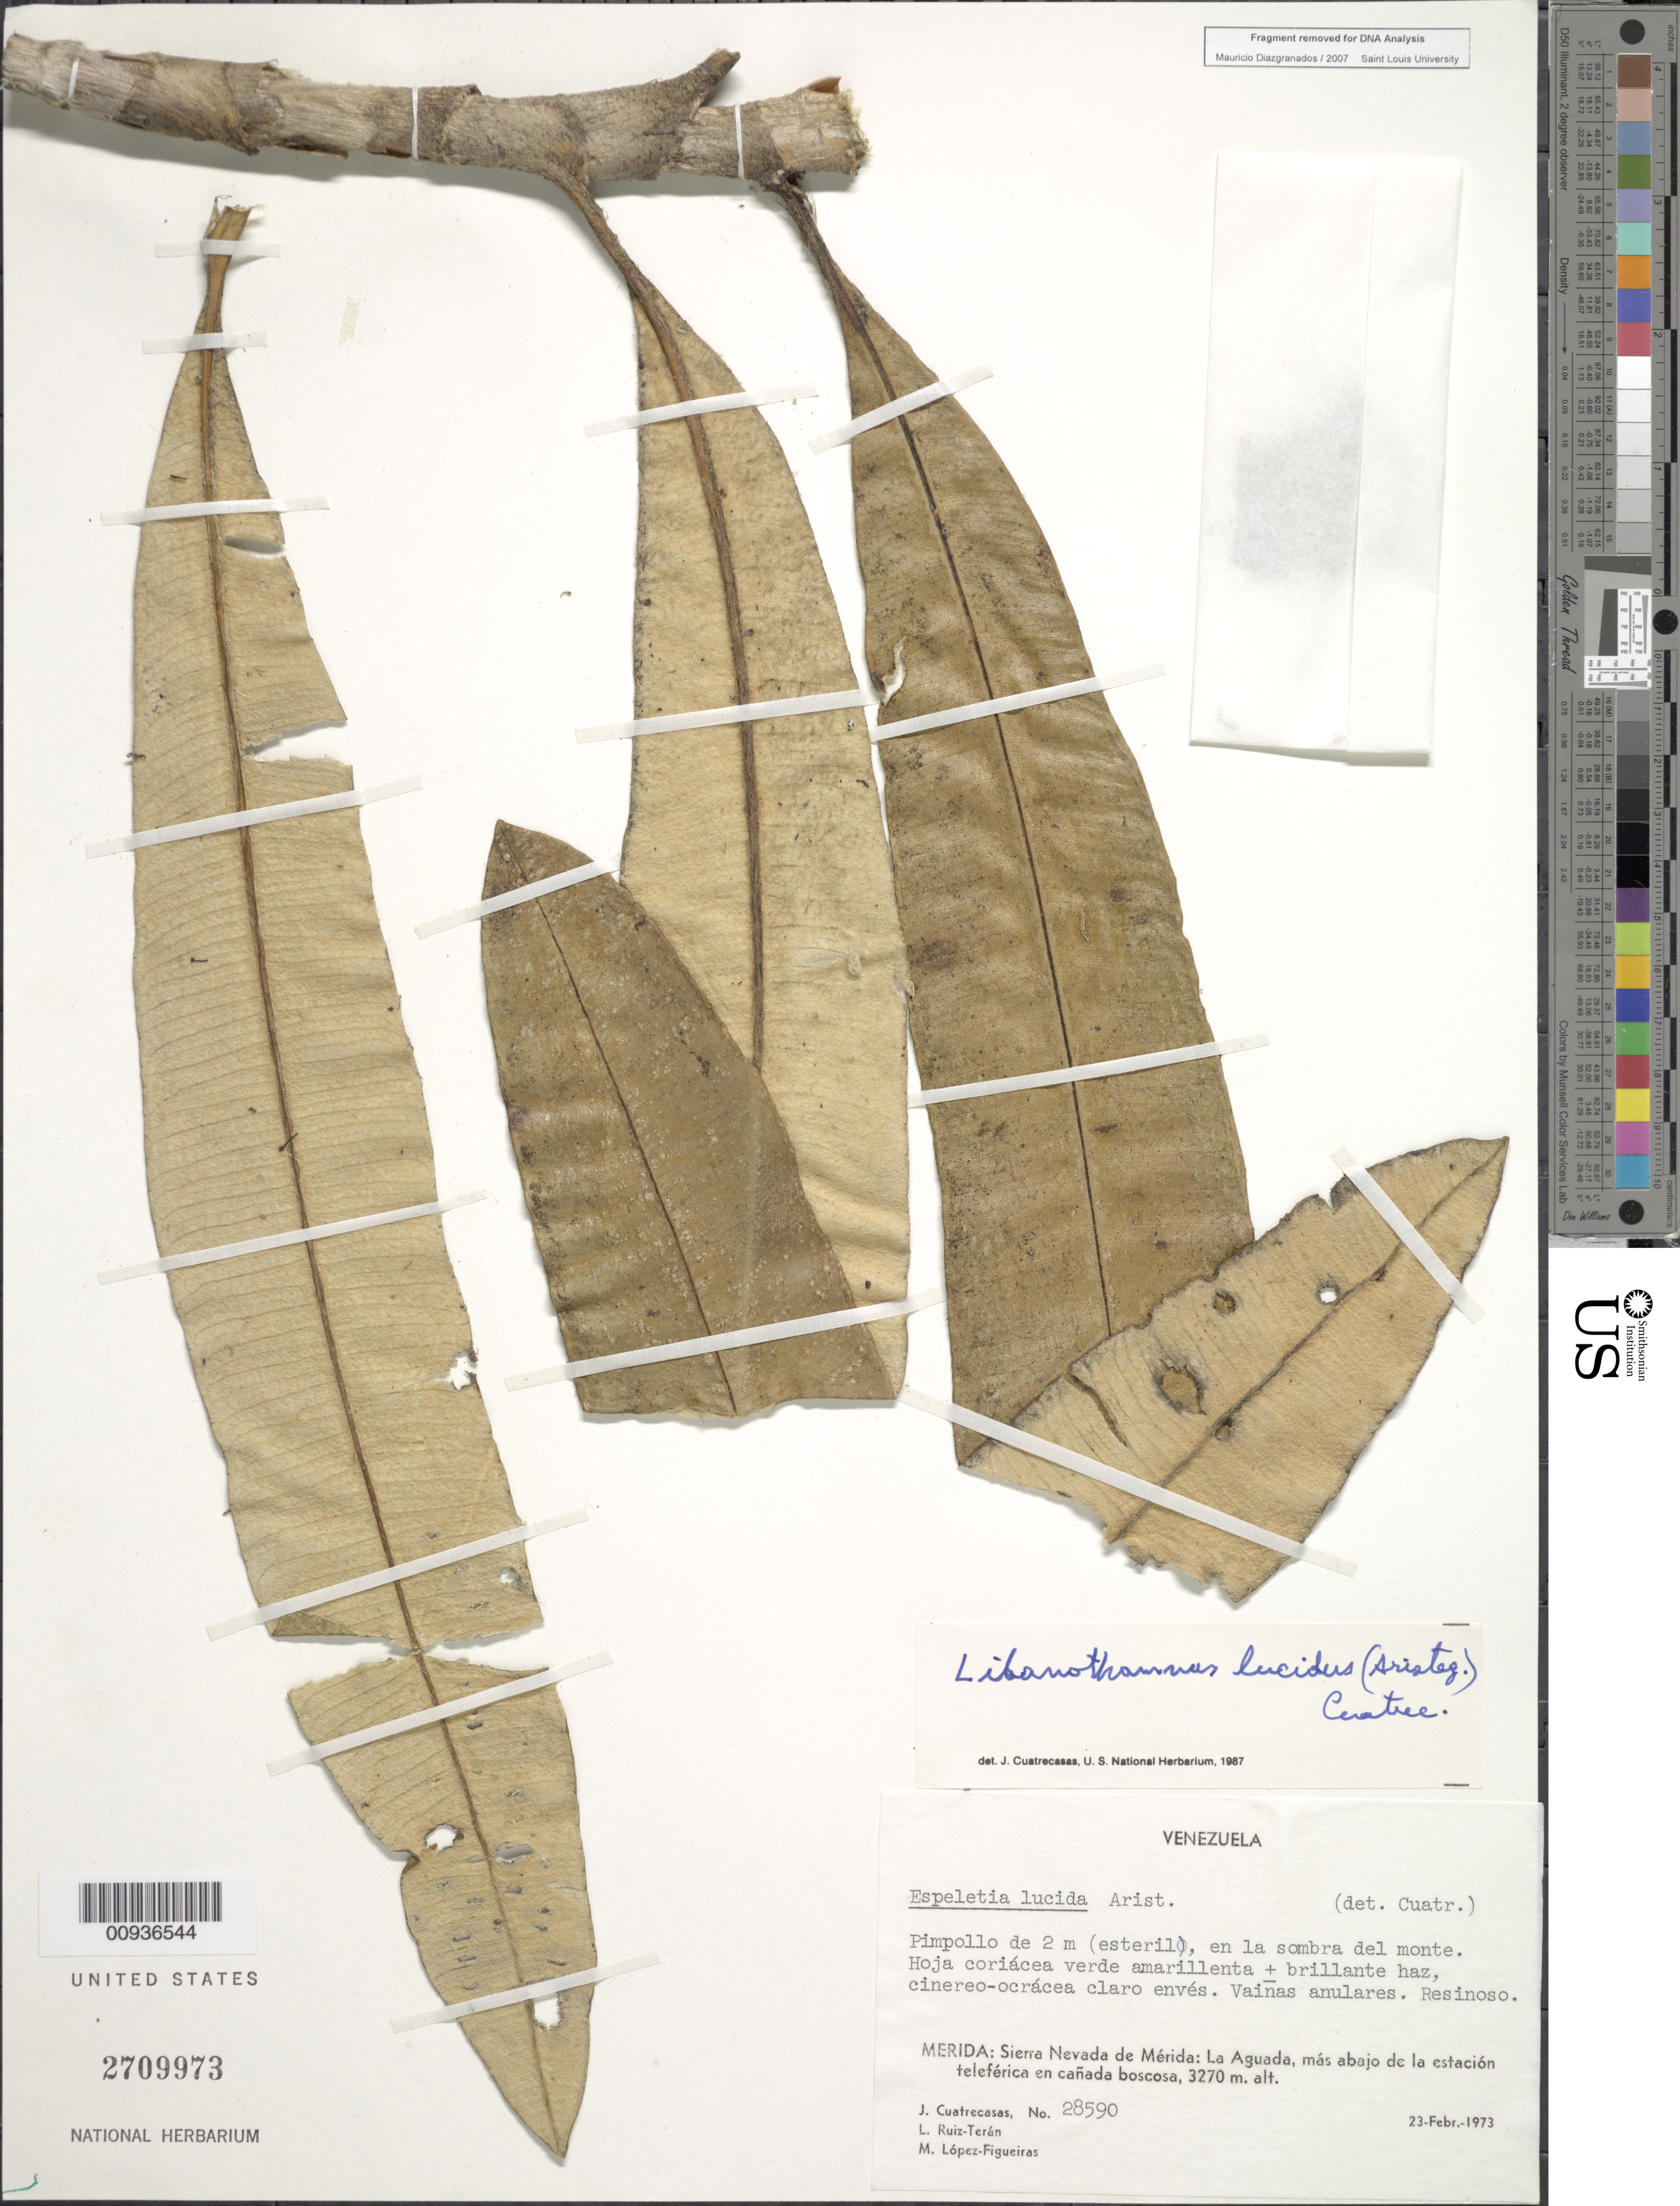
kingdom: Plantae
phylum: Tracheophyta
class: Magnoliopsida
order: Asterales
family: Asteraceae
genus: Libanothamnus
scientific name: Libanothamnus lucidus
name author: Cuatrec.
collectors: J. Cuatrecasas, L. E. Ruíz-Terán & M. López Figueiras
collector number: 28590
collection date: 1973-02-23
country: Venezuela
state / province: Mérida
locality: Sierra Nevada de Merida, La Aguada, mas abajo de la estacion teleferica en canada boscosa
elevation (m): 3270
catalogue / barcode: US 2709973